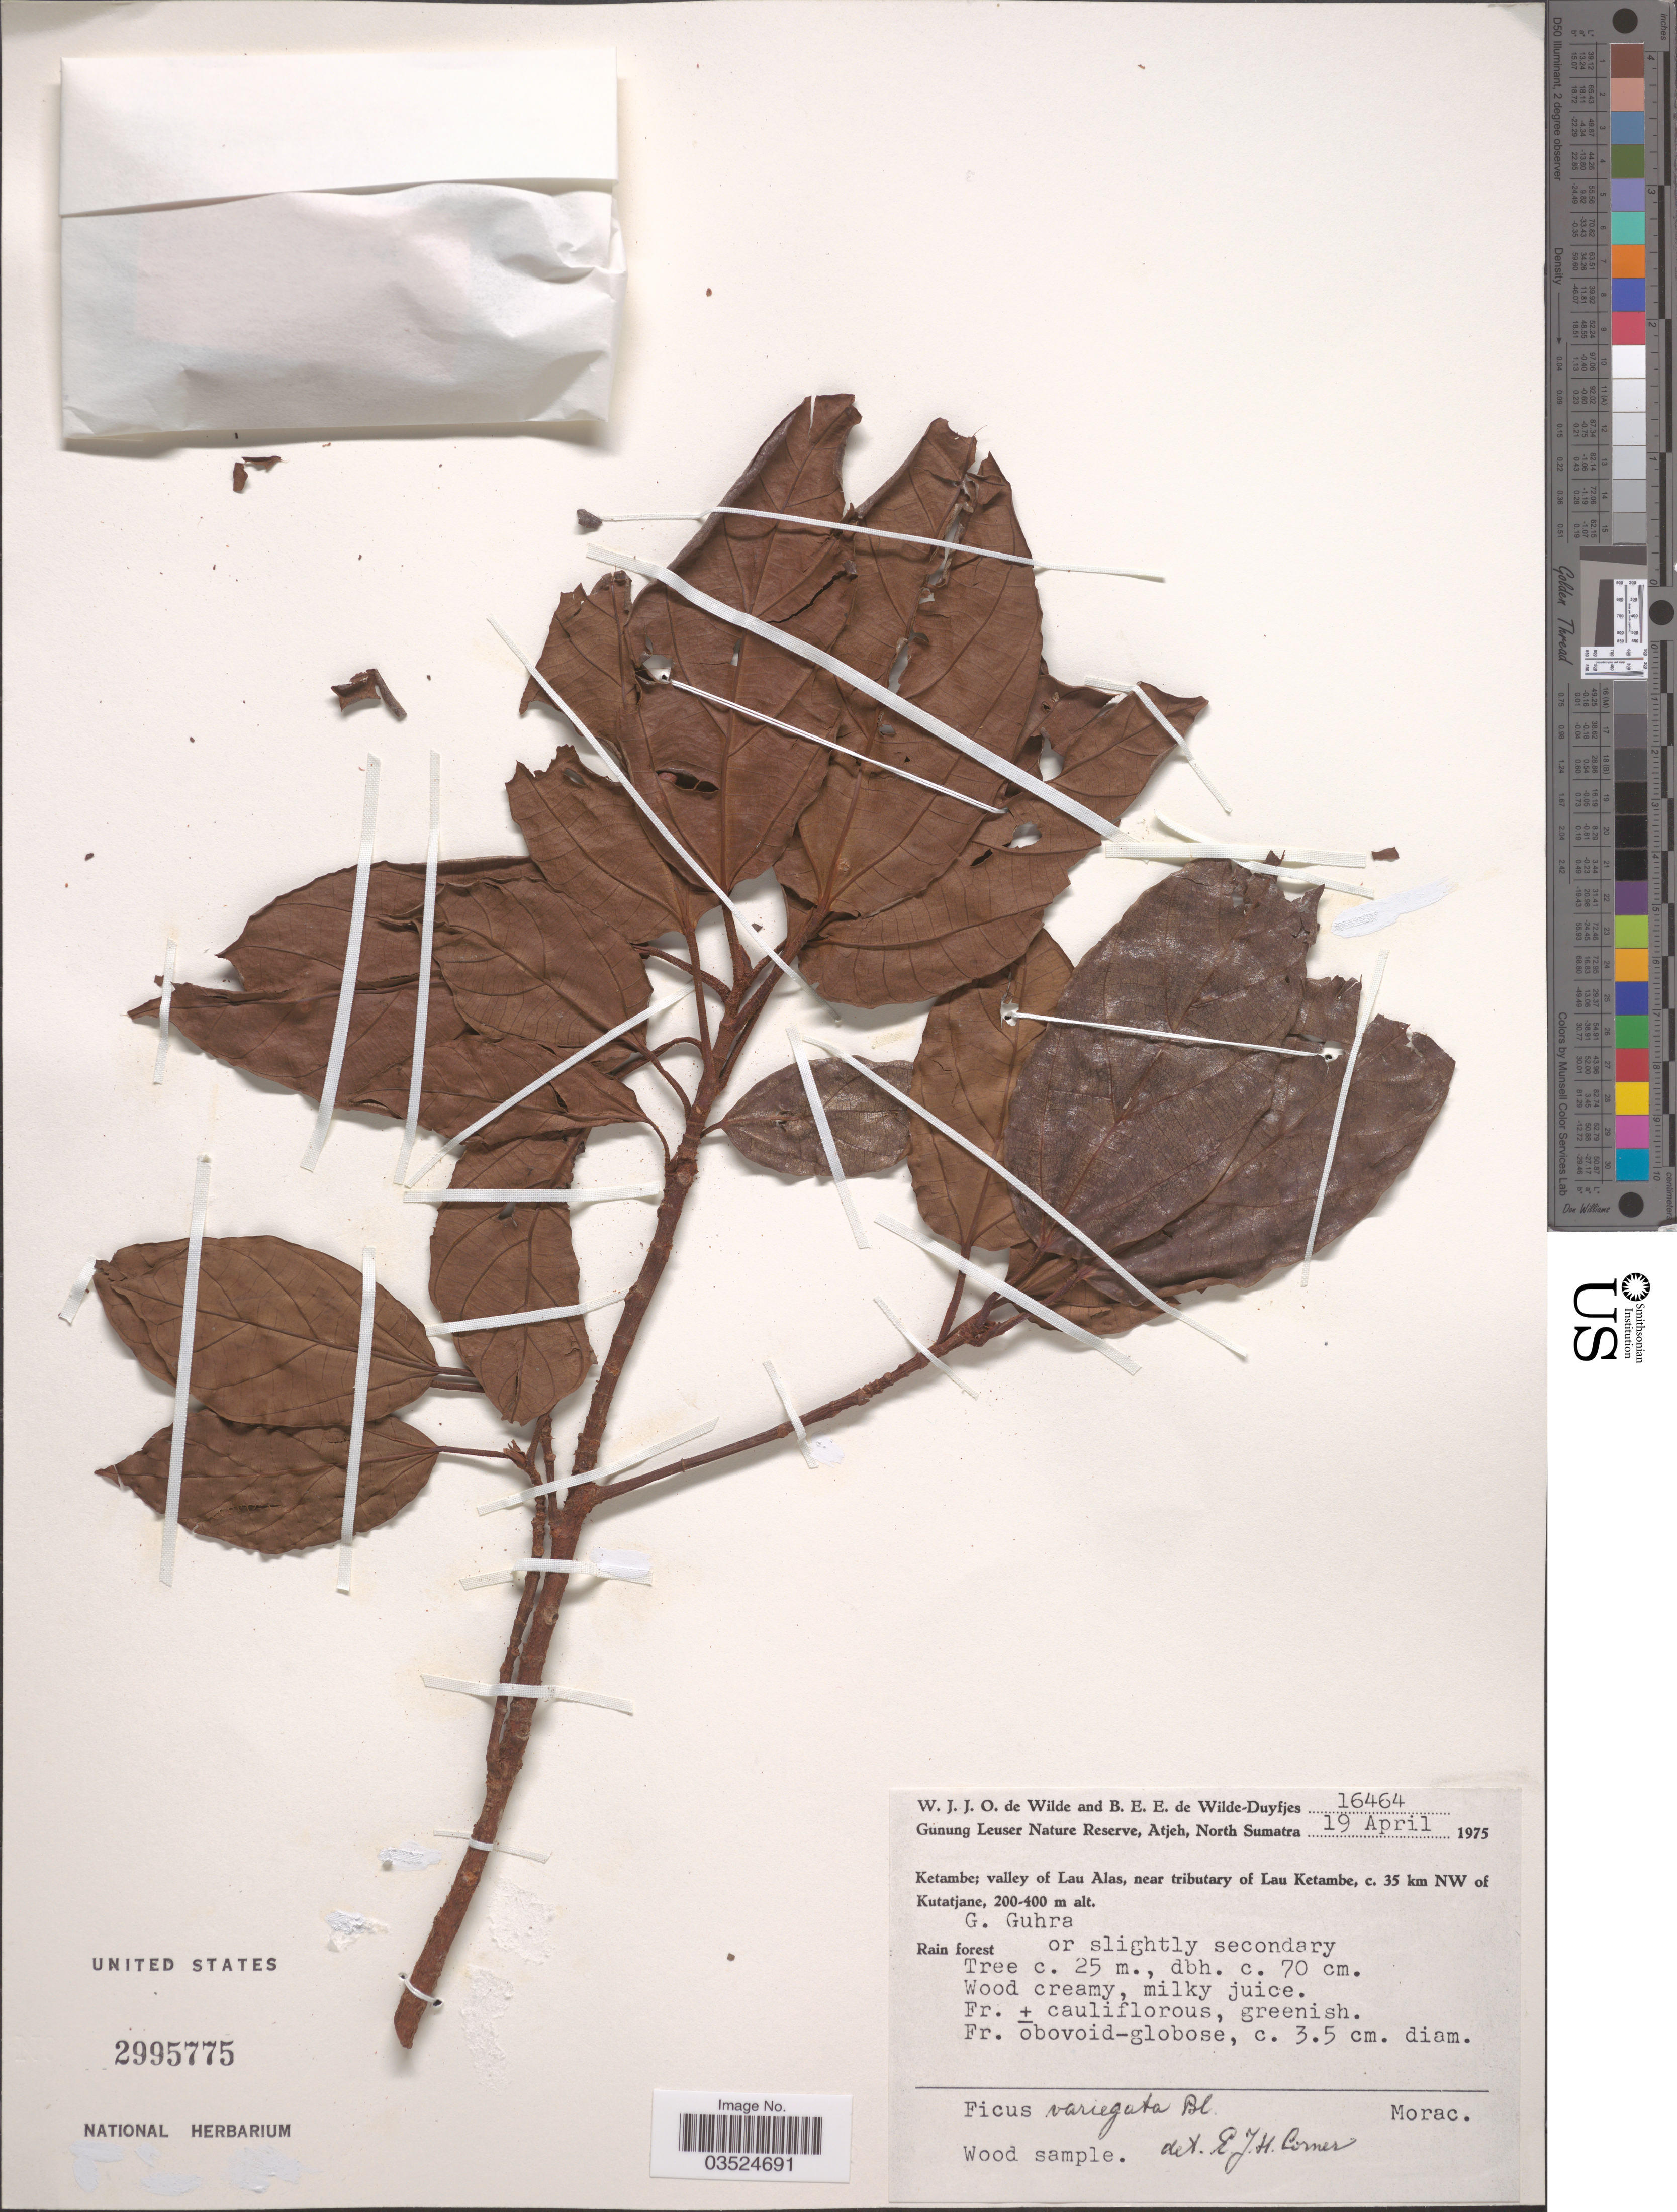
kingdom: Plantae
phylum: Tracheophyta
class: Magnoliopsida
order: Rosales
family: Moraceae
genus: Ficus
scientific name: Ficus variegata var. variegata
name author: Blume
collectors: W. J. de Wilde & B. E. de Wilde-Duyfjes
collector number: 16464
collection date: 1975-04-19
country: Indonesia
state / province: Sumatra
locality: Gunung Leuser Nature Reserve, Atjeh, North Sumatra. Ketambe; valley of Lau Alas, near tributary of Lau Ketambe, c. 35 km NW of Kutatjane. G. Guhra.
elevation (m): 200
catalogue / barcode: US 2995775